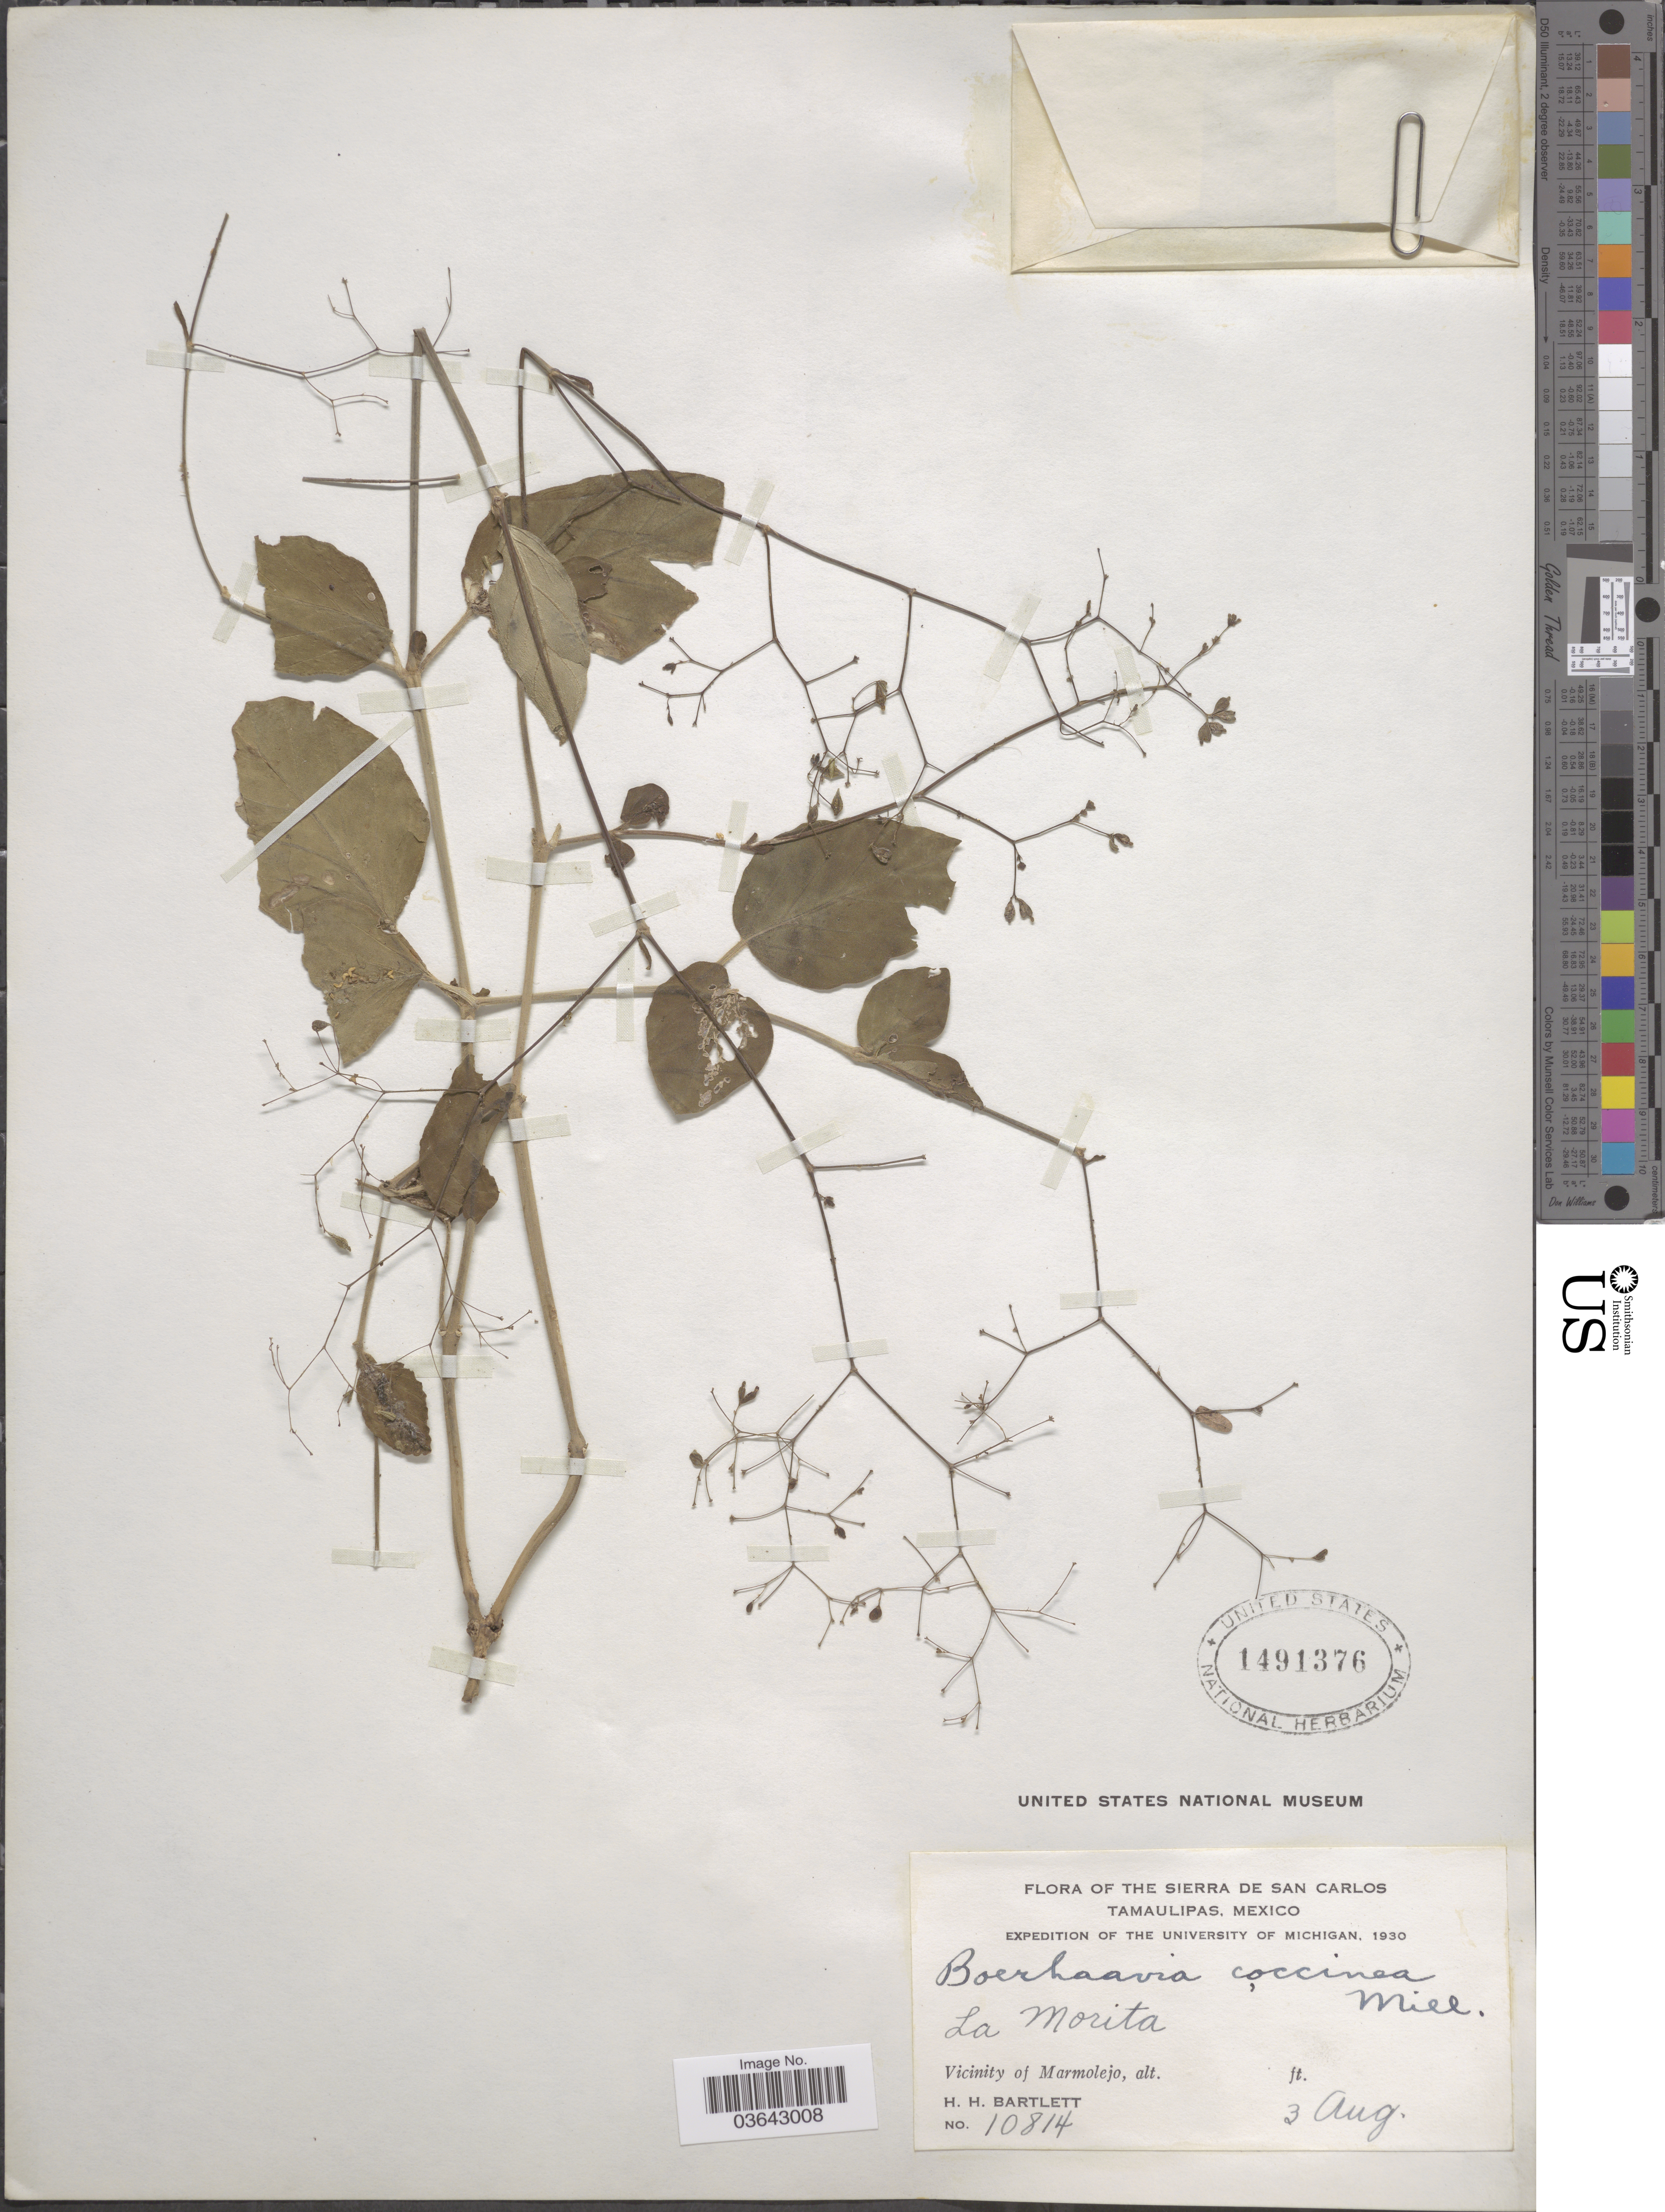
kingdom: Plantae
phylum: Tracheophyta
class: Magnoliopsida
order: Caryophyllales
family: Nyctaginaceae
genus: Boerhavia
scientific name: Boerhavia coccinea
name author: Mill.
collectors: H. H. Bartlett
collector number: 10814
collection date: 1930-08-03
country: Mexico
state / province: Tamaulipas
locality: The Sierra de San Carlos. La Morita. Vicinity of Marmolejo.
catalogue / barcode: US 1491376